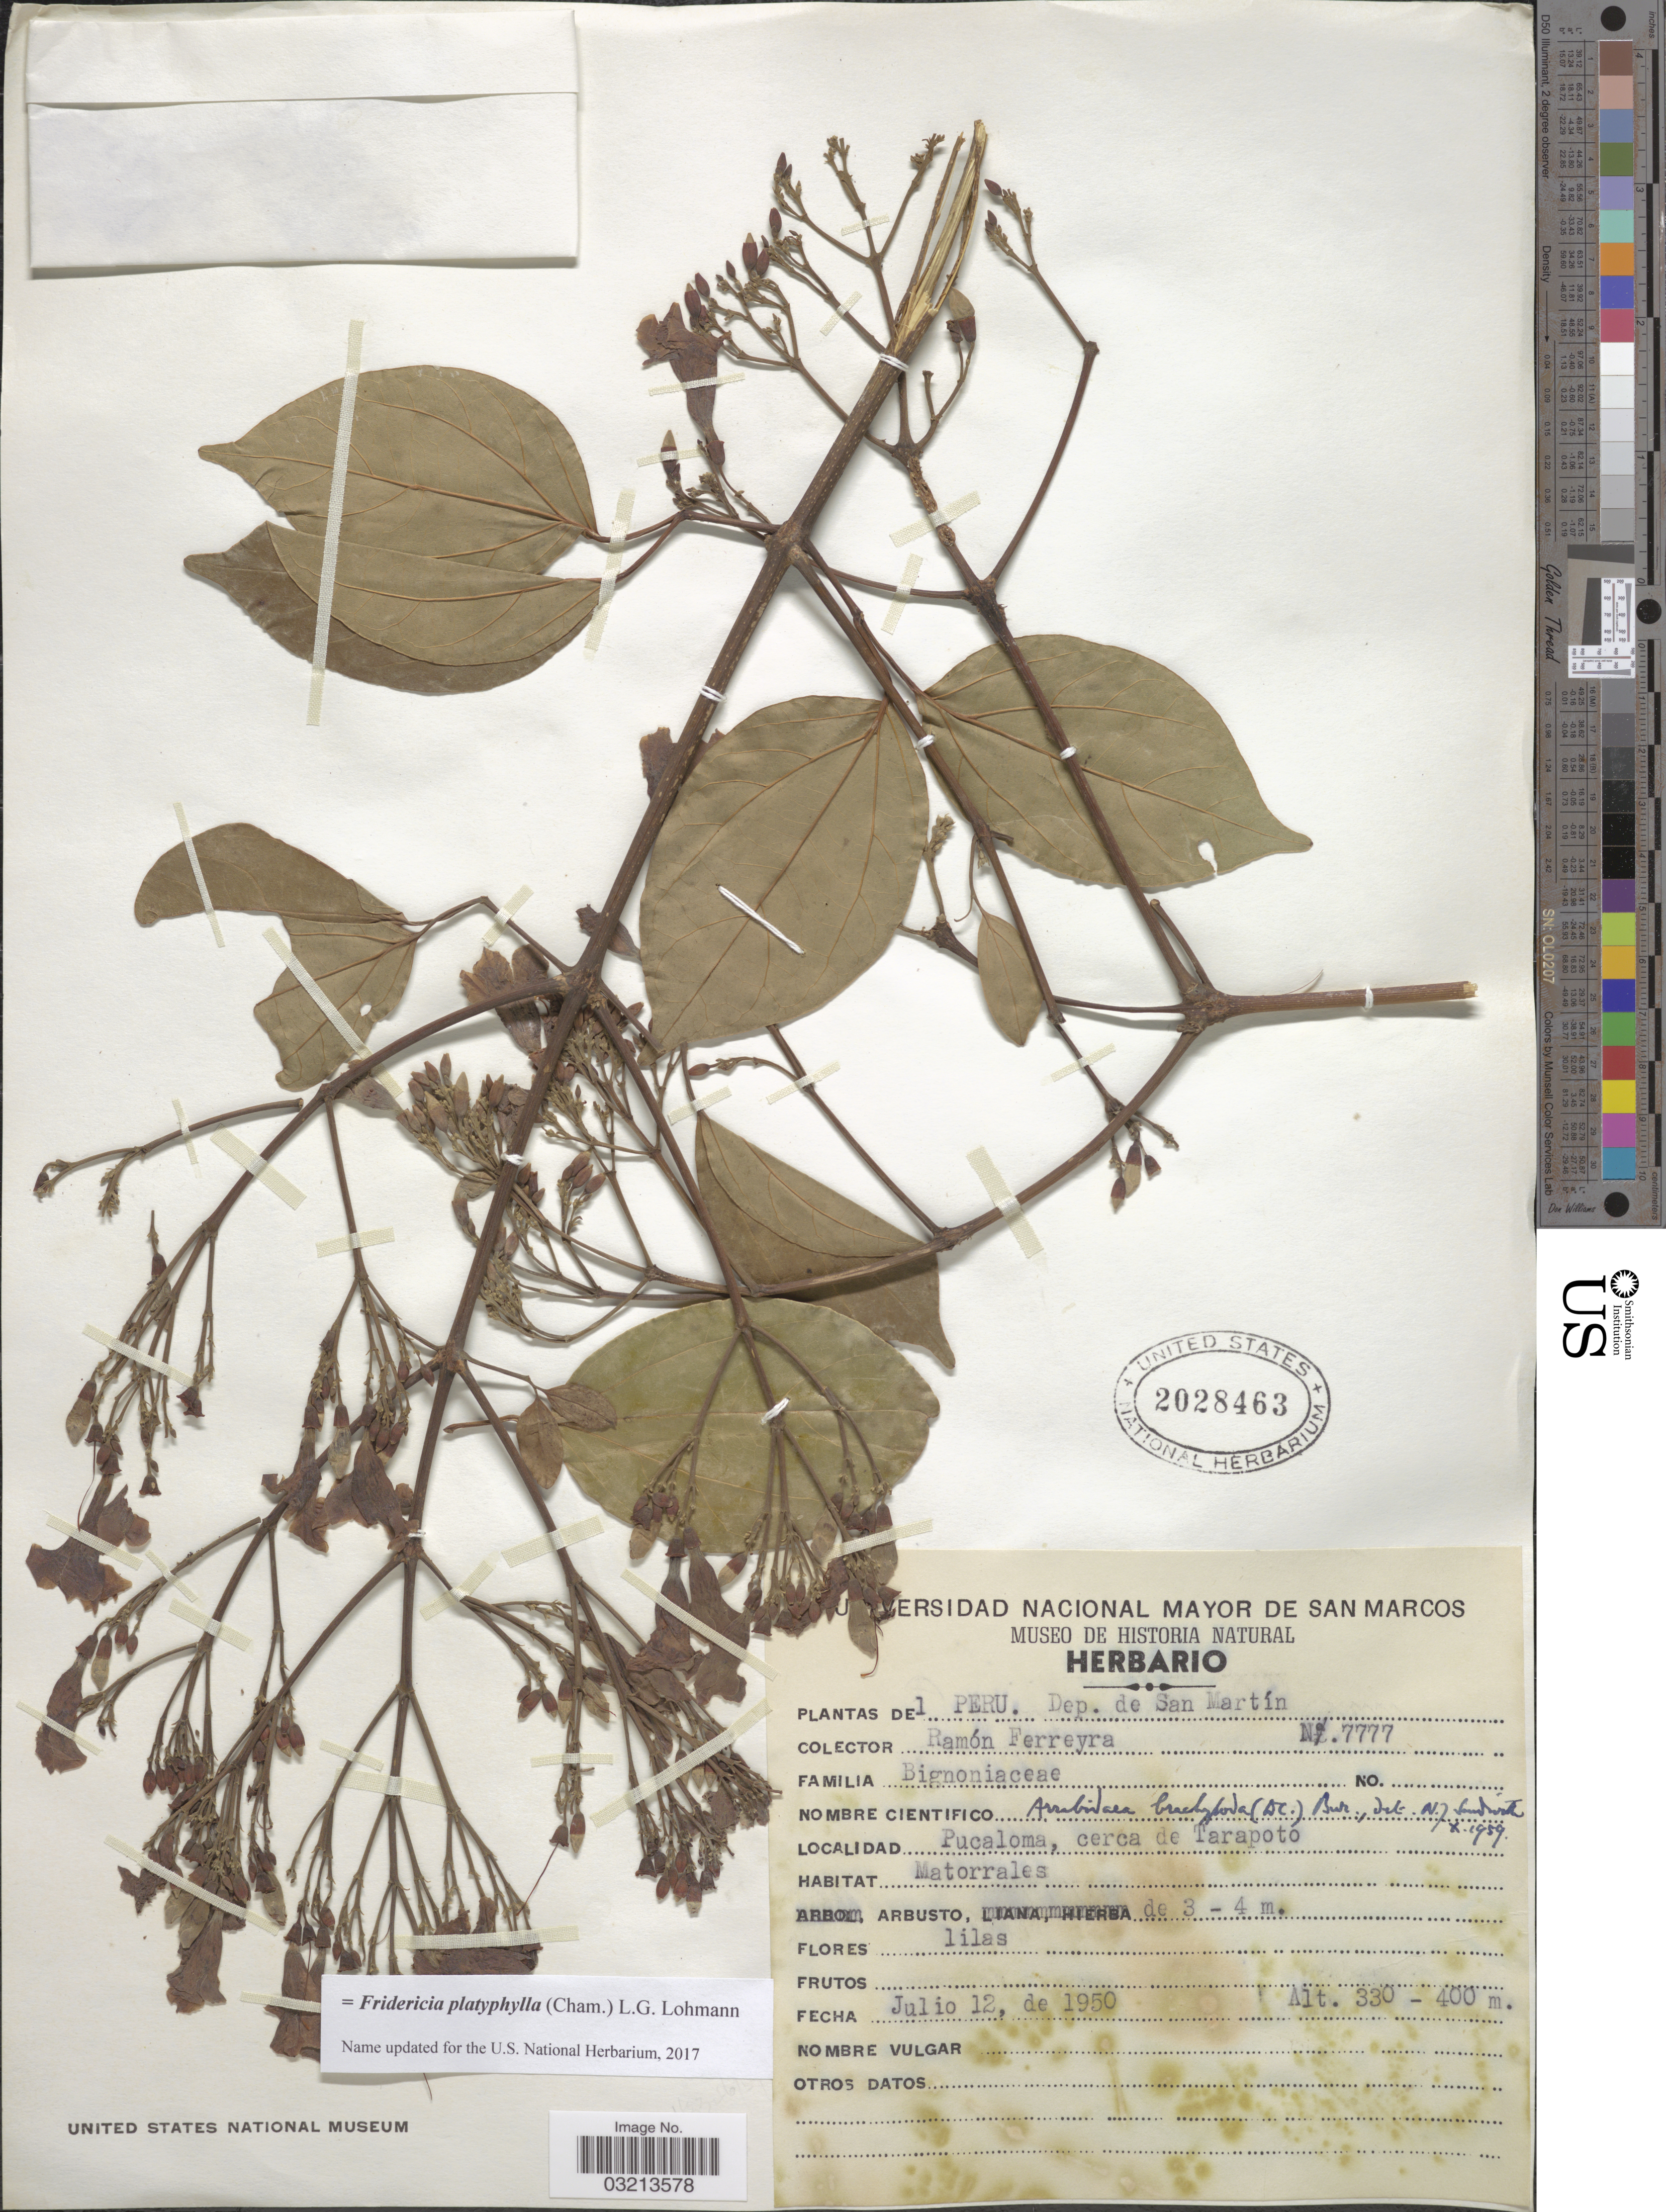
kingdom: Plantae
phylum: Tracheophyta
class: Magnoliopsida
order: Lamiales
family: Bignoniaceae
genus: Fridericia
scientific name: Fridericia platyphylla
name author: (Cham.) L.G. Lohmann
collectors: R. A. Ferreyra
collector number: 7777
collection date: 1950-07-12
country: Peru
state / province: San Martín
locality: Dep. de San Martín. Pucaloma, cerca de Tarapoto.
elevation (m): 330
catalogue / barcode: US 2028463